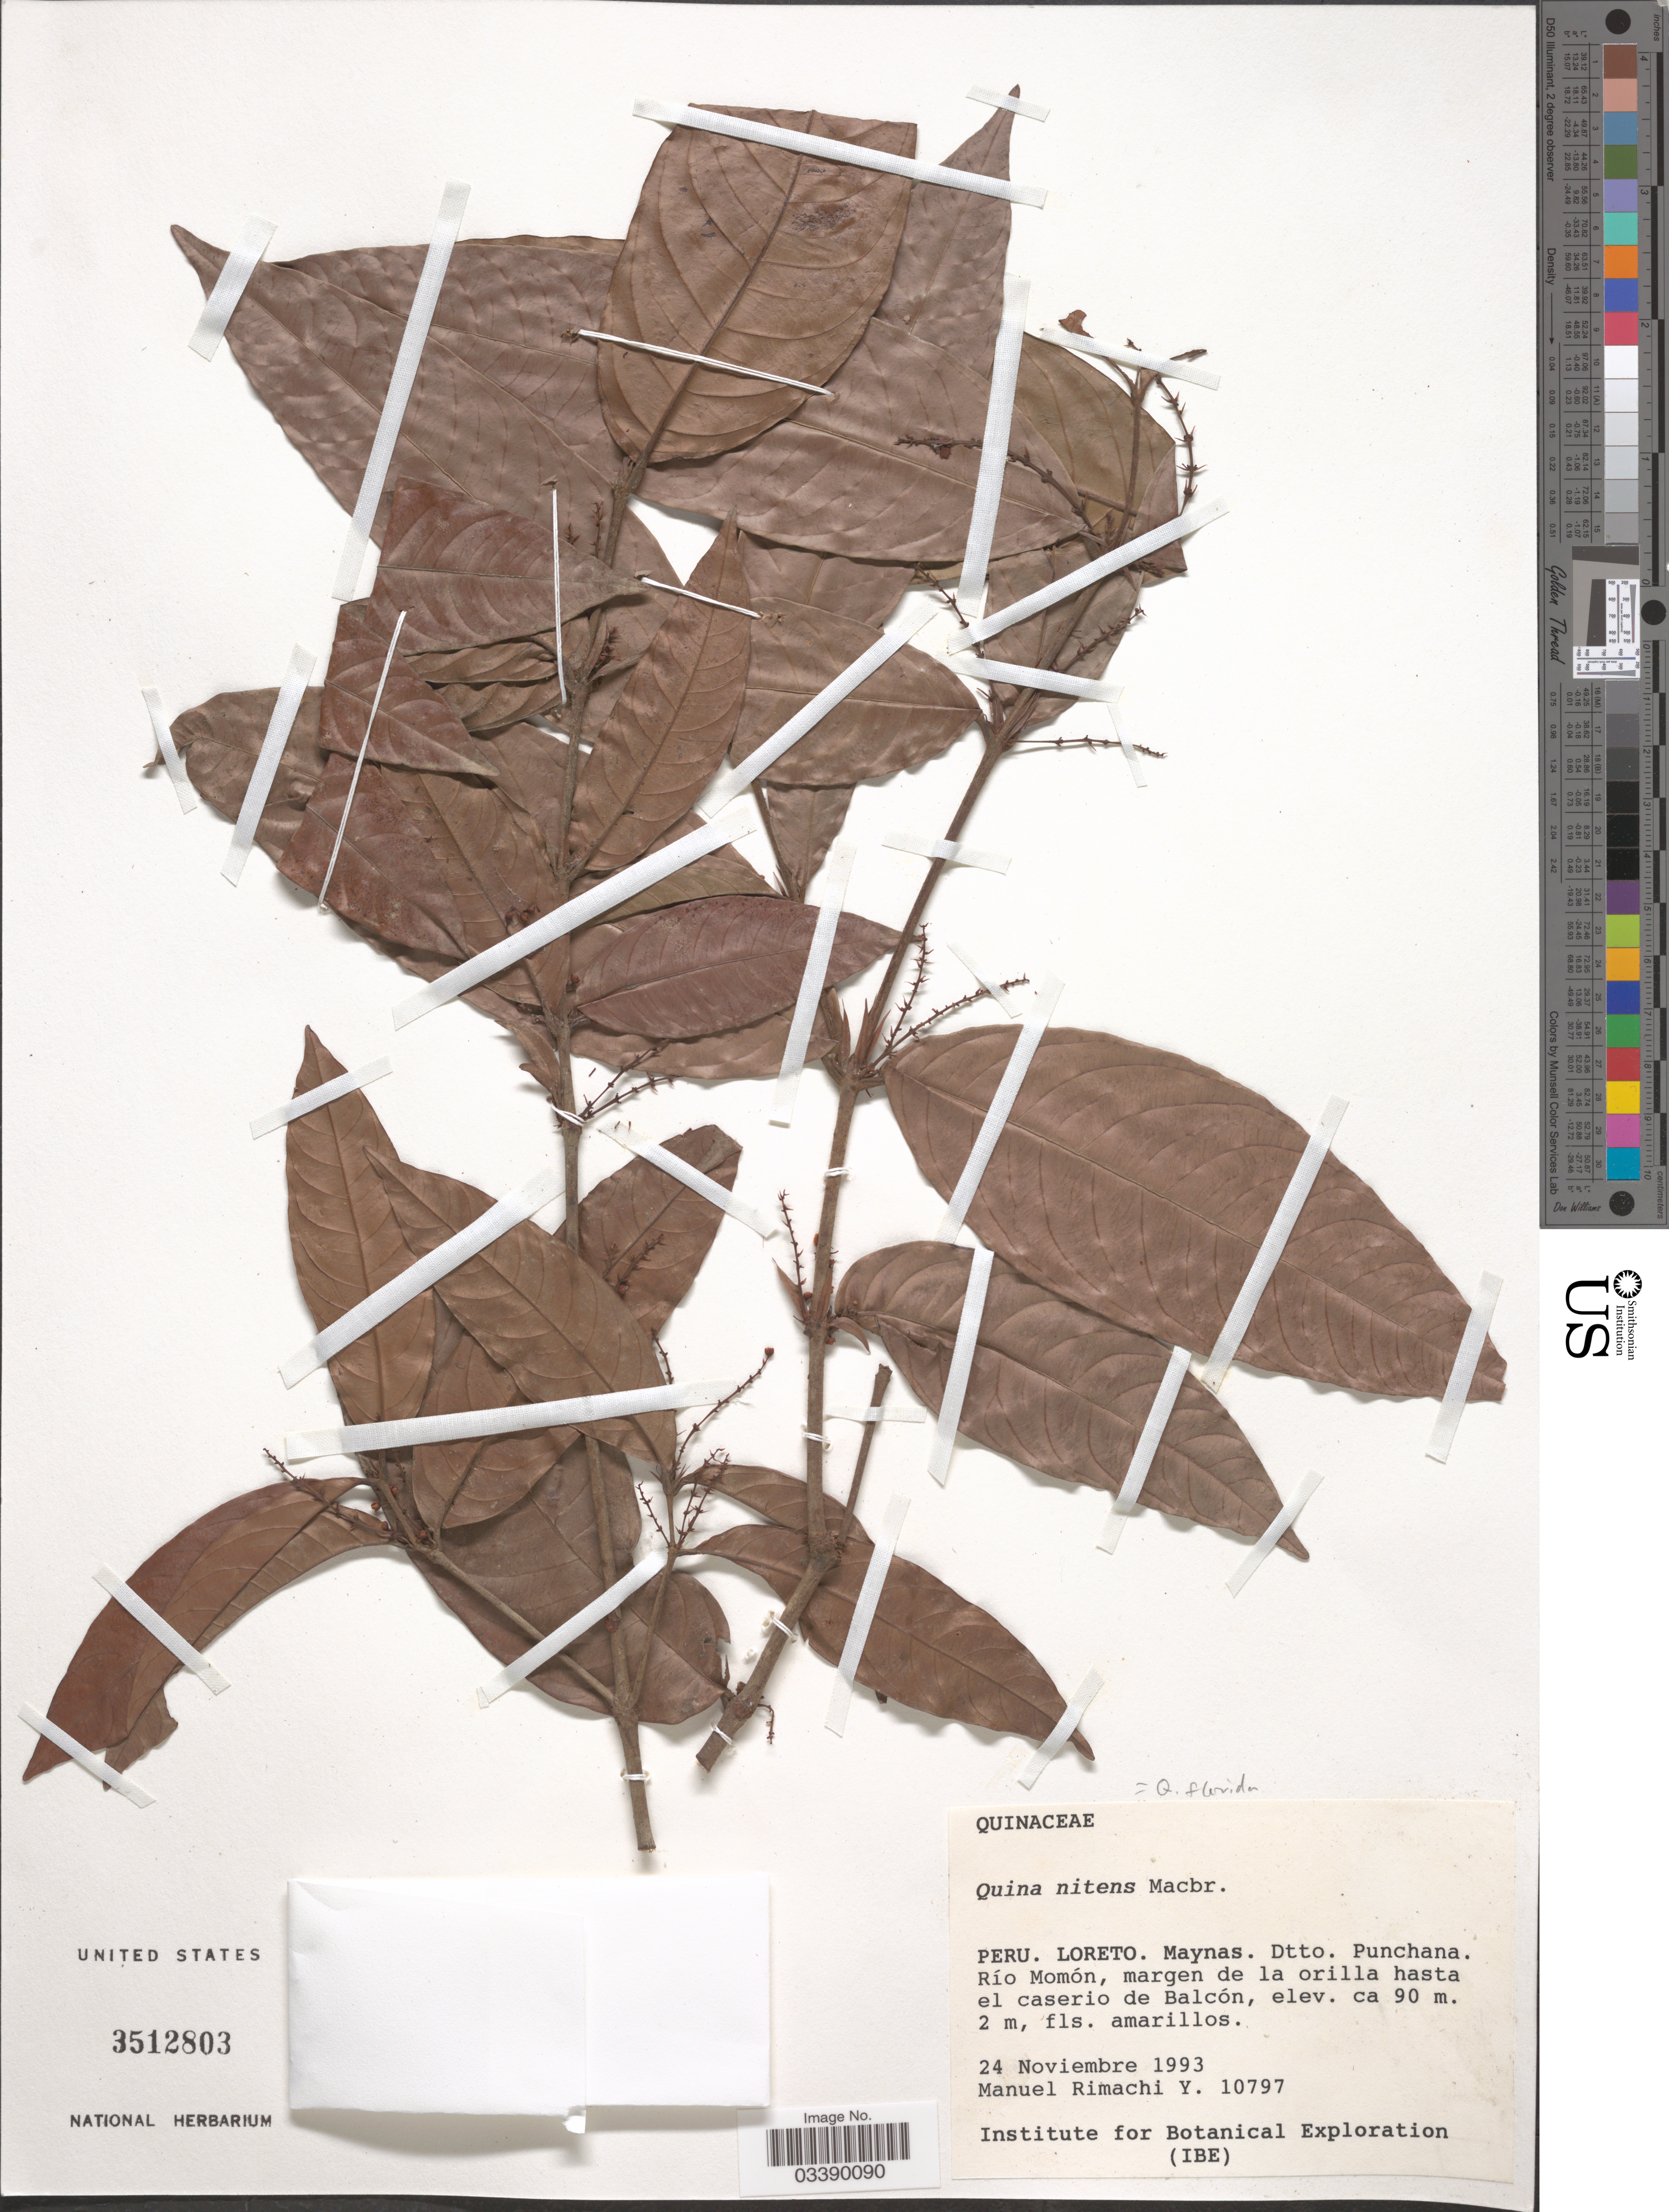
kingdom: Plantae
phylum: Tracheophyta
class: Magnoliopsida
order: Malpighiales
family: Quiinaceae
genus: Quiina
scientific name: Quiina florida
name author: Poepp. ex Tul.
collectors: M. Rimachi Y.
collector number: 10797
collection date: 1993-11-24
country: Peru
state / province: Loreto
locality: Maynas. Dtto. Punchana. Río Momón, margen de la orilla hasta el caserio de Balcón.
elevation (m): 90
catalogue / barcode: US 3512803